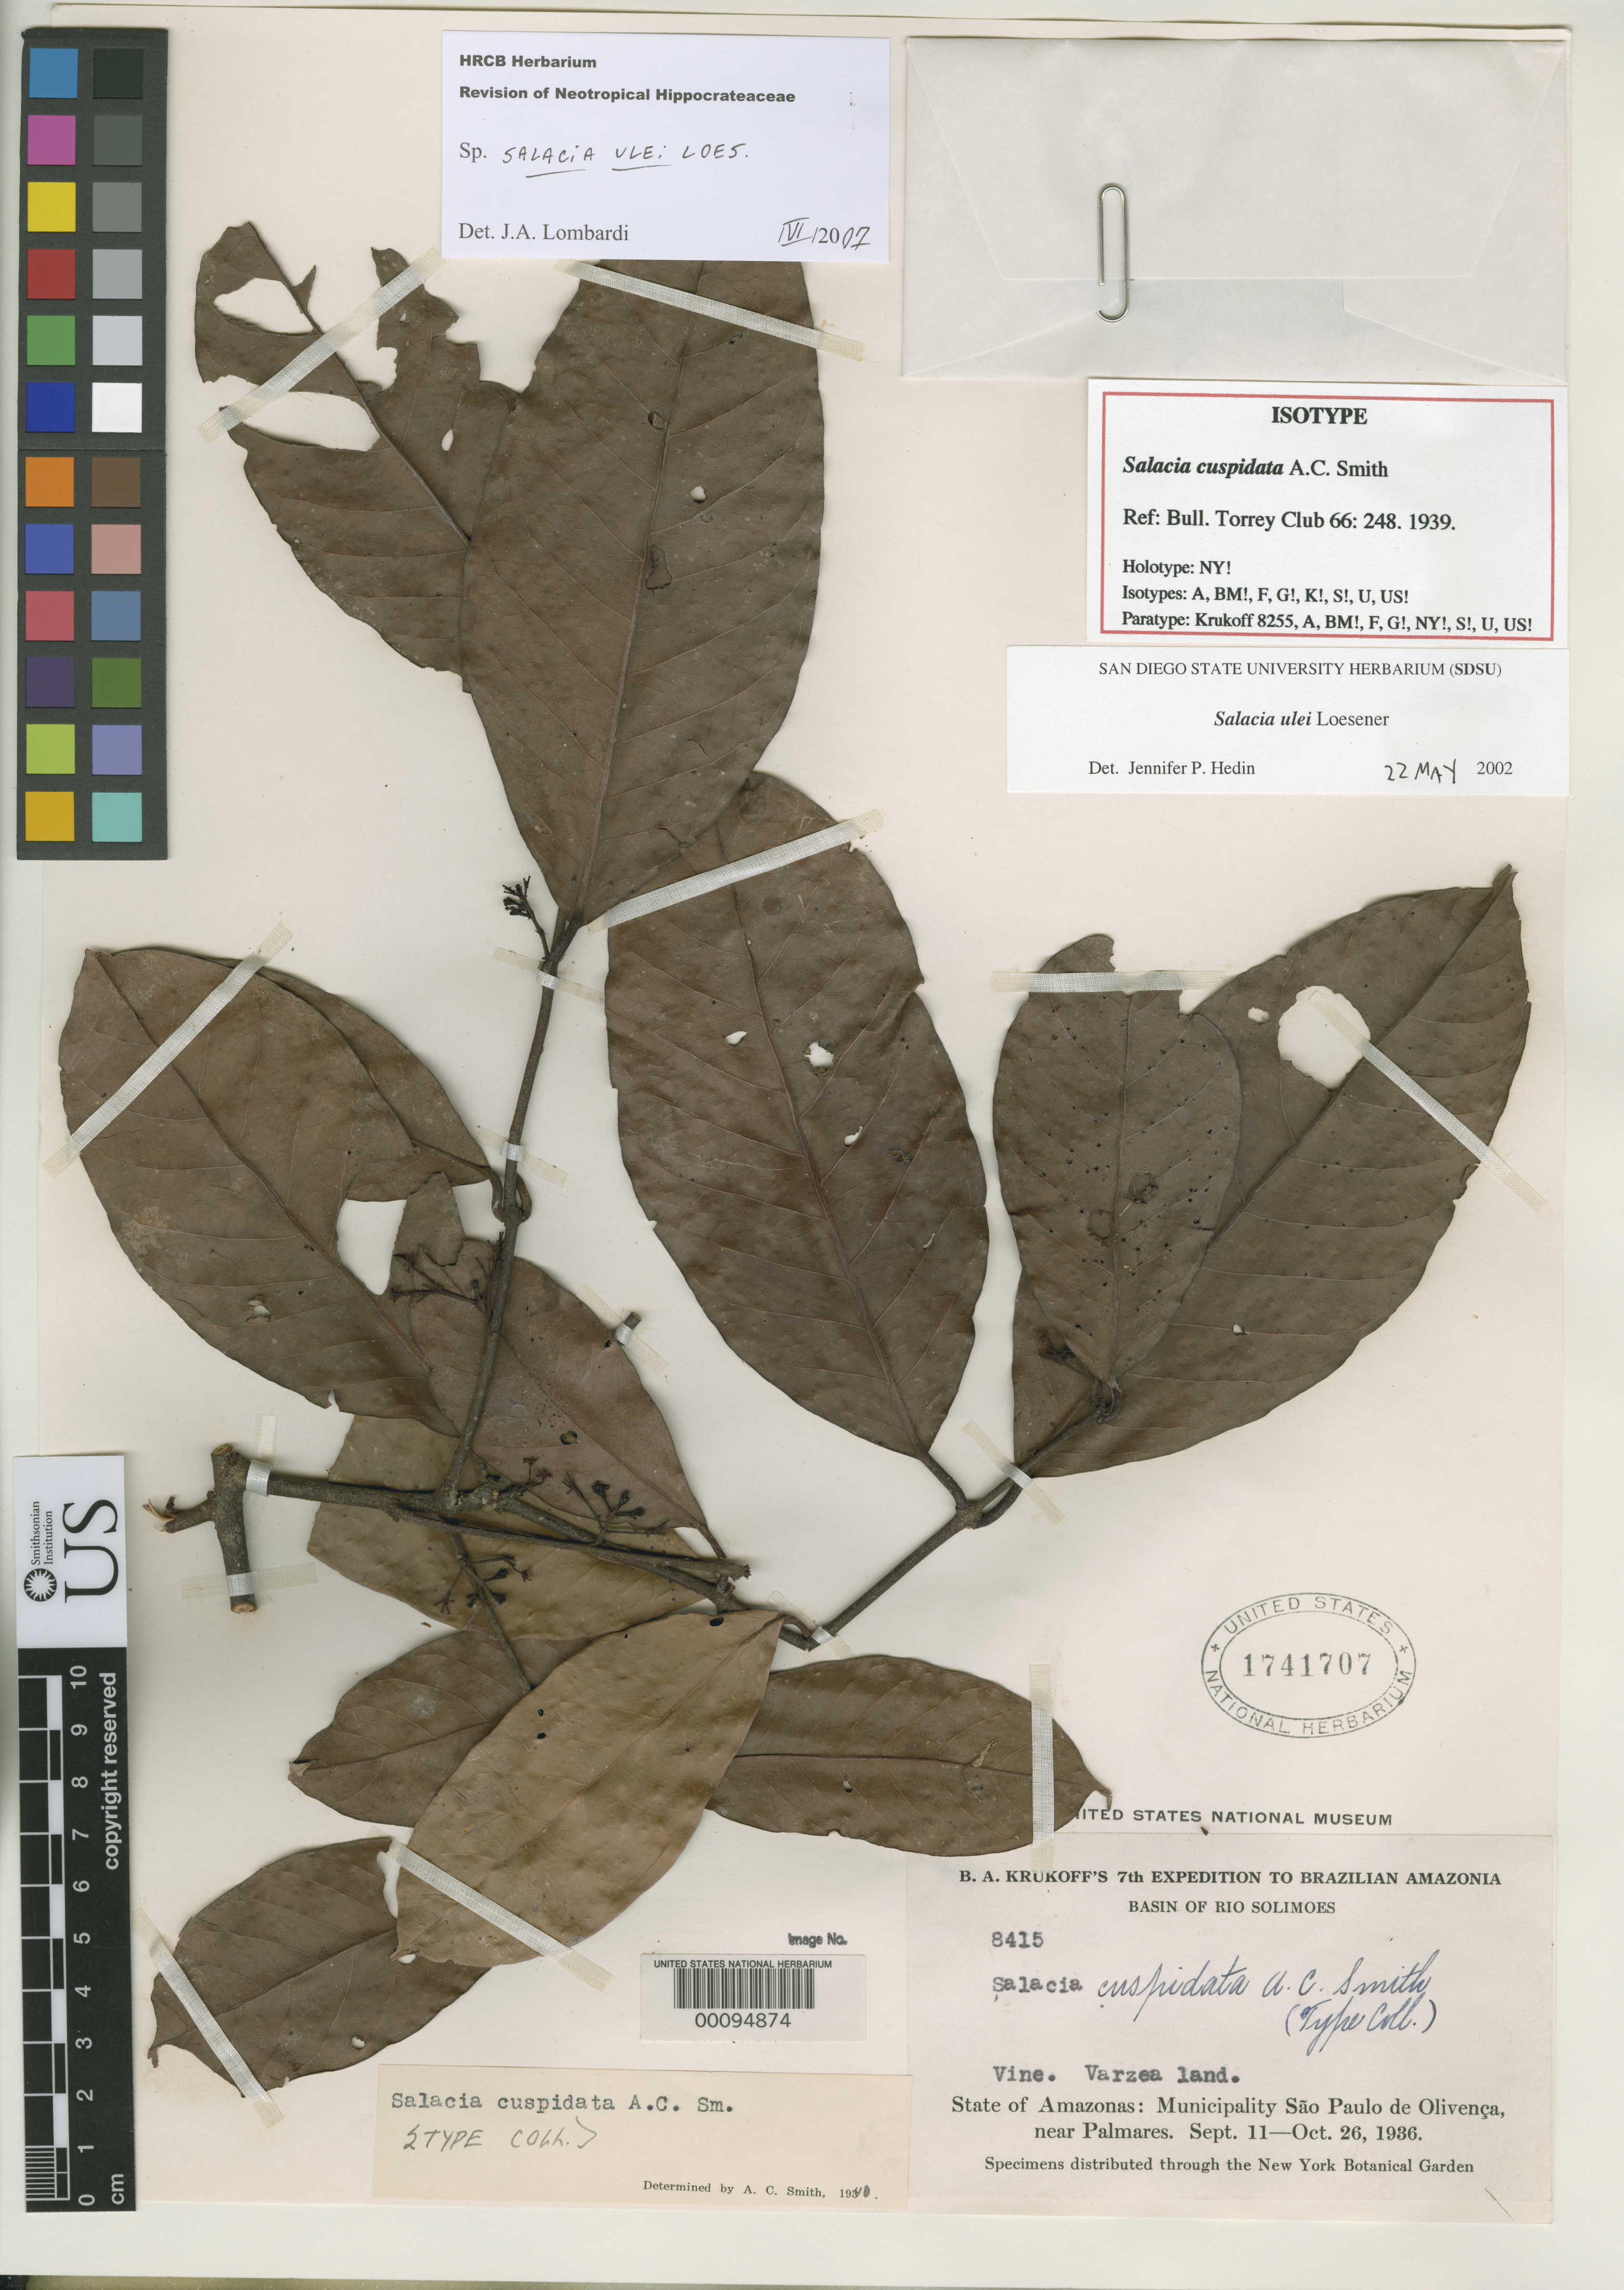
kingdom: Plantae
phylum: Tracheophyta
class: Magnoliopsida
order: Celastrales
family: Celastraceae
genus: Salacia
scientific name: Salacia cuspidata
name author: A.C. Sm.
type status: Isotype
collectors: B. A. Krukoff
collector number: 8415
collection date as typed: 11 Sep 1936 to 26 Oct 1936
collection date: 1936-09-11/1936-10-26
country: Brazil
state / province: Amazonas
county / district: São Paulo de Olivença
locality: Near Palmares.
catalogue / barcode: US 1741707